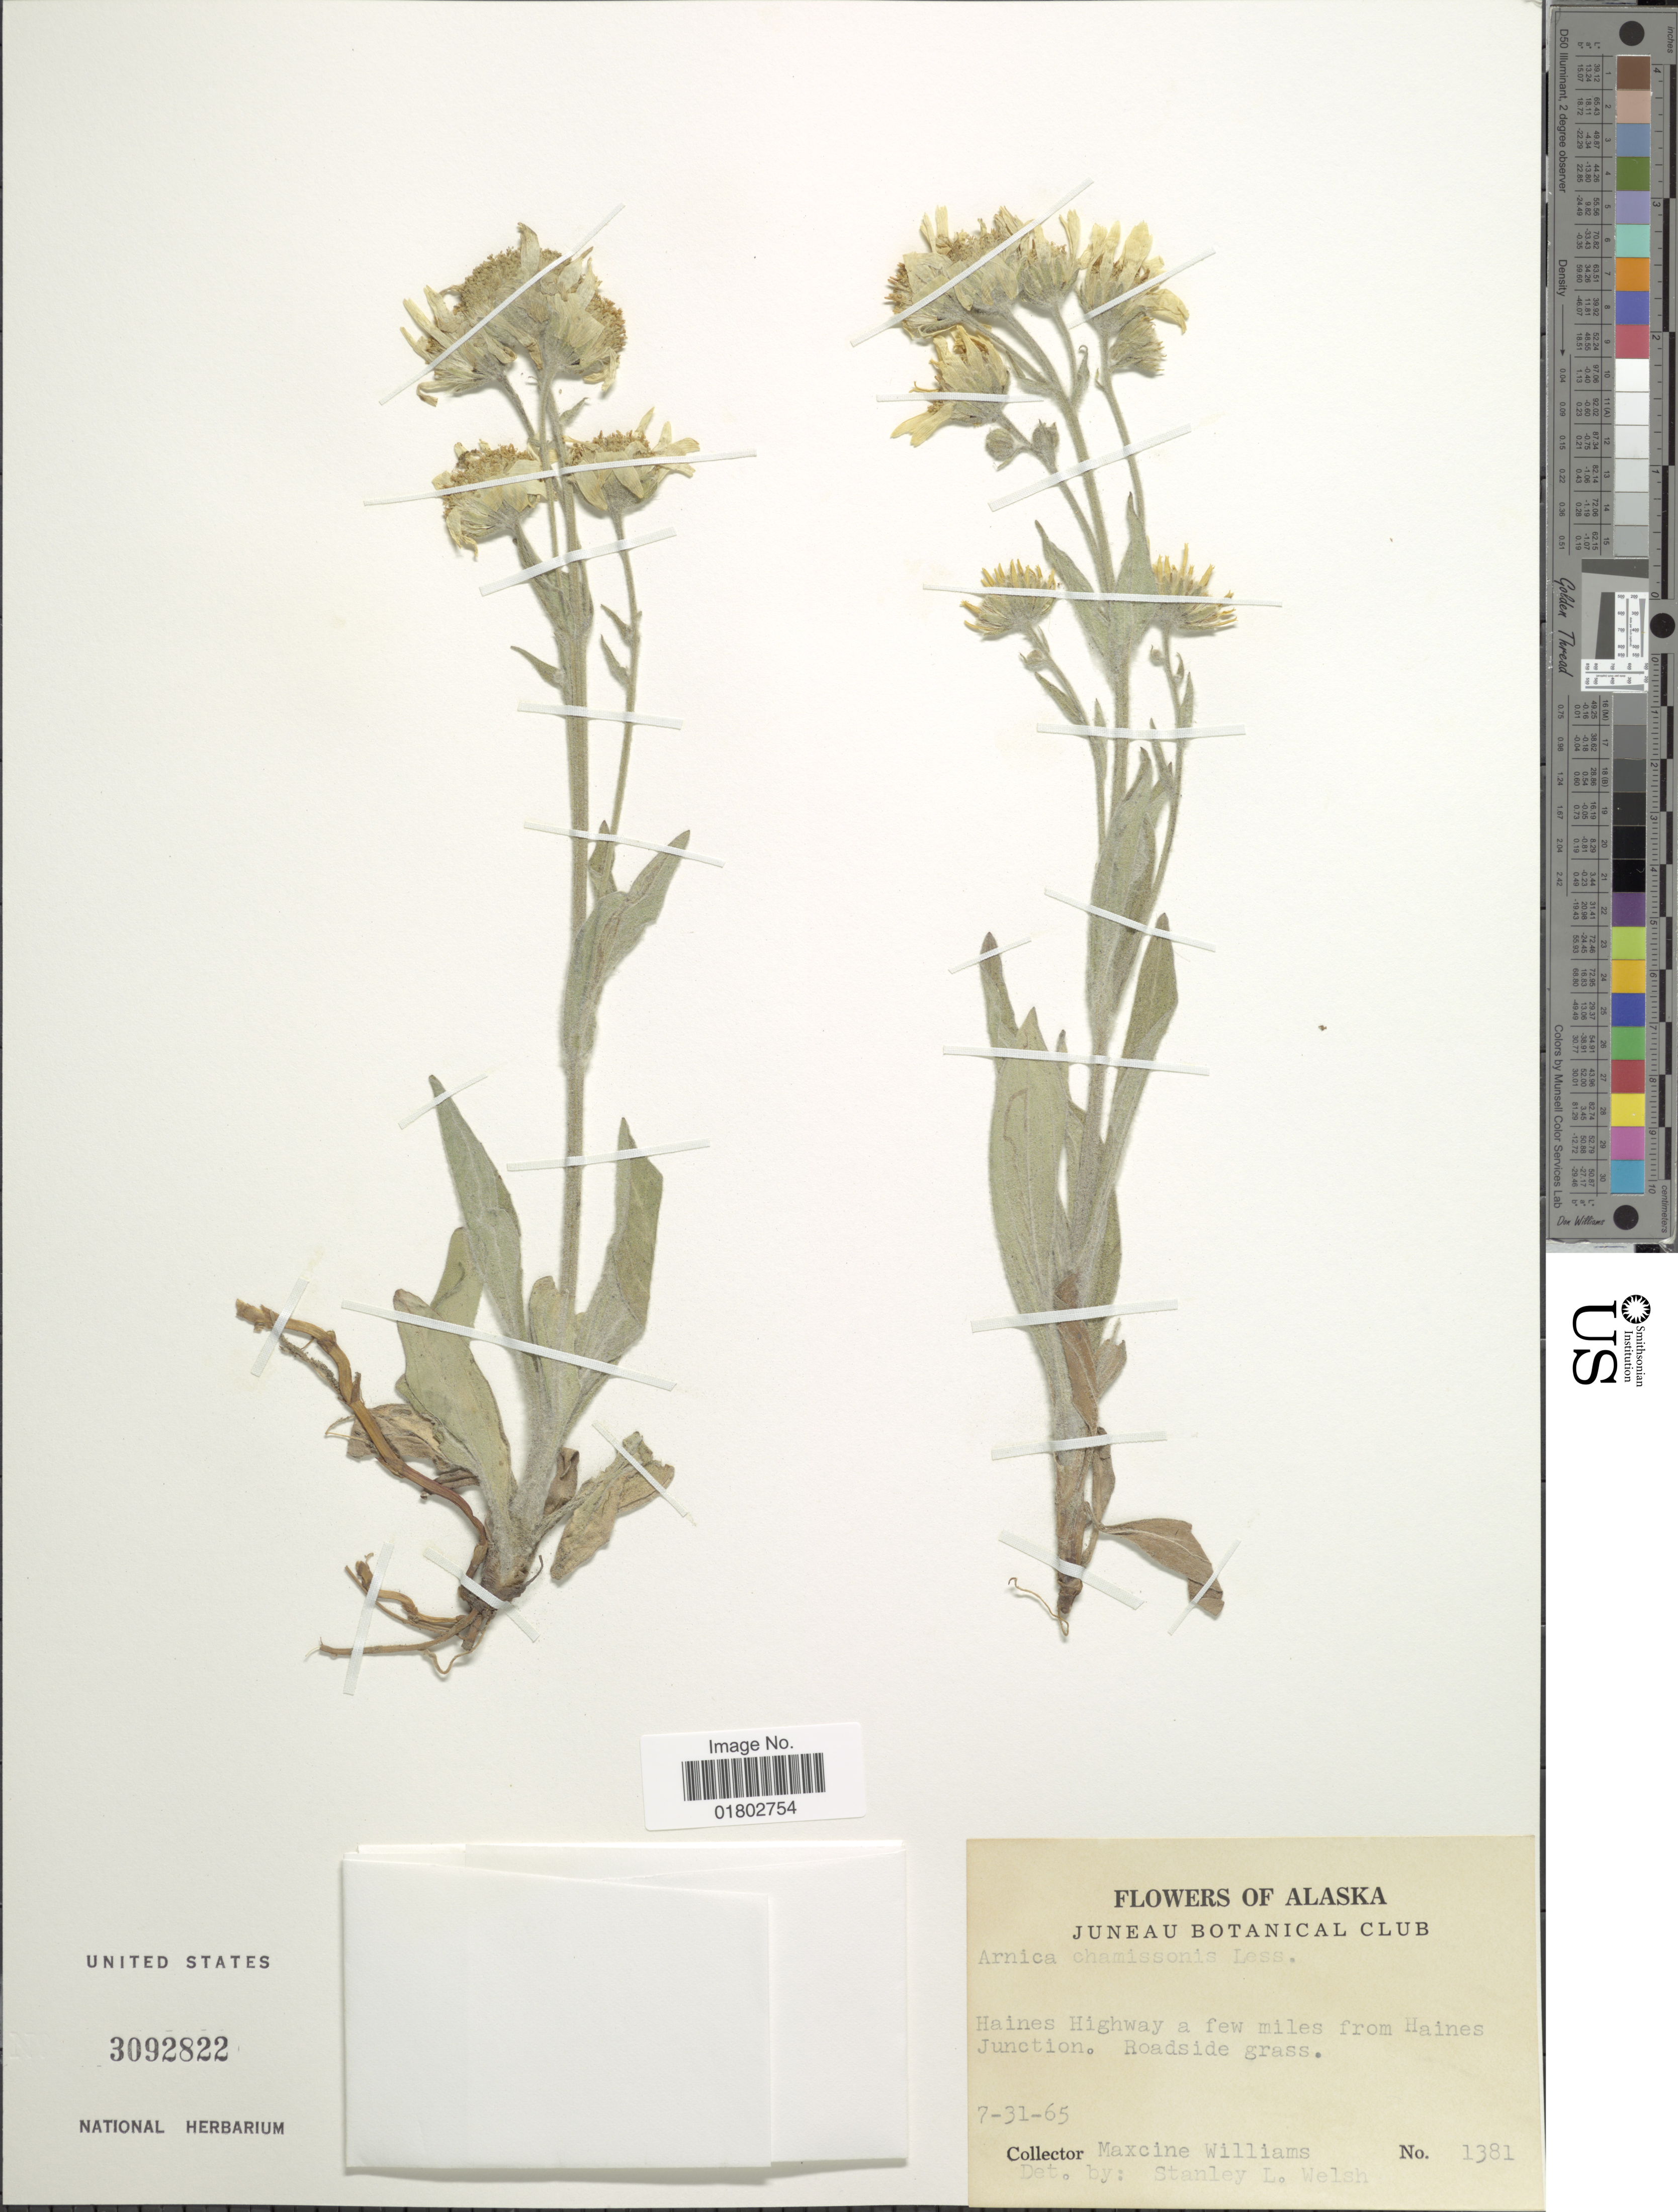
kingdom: Plantae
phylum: Tracheophyta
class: Magnoliopsida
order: Asterales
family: Asteraceae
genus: Arnica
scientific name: Arnica chamissonis subsp. genuina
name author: Maguire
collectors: Mr. Williams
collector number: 1381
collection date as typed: Transcribed d/m/y: 31/7/65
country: United States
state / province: Alaska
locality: Haines Highway a few miles from Haines Junction. Roadisde grass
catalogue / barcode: US 3092822